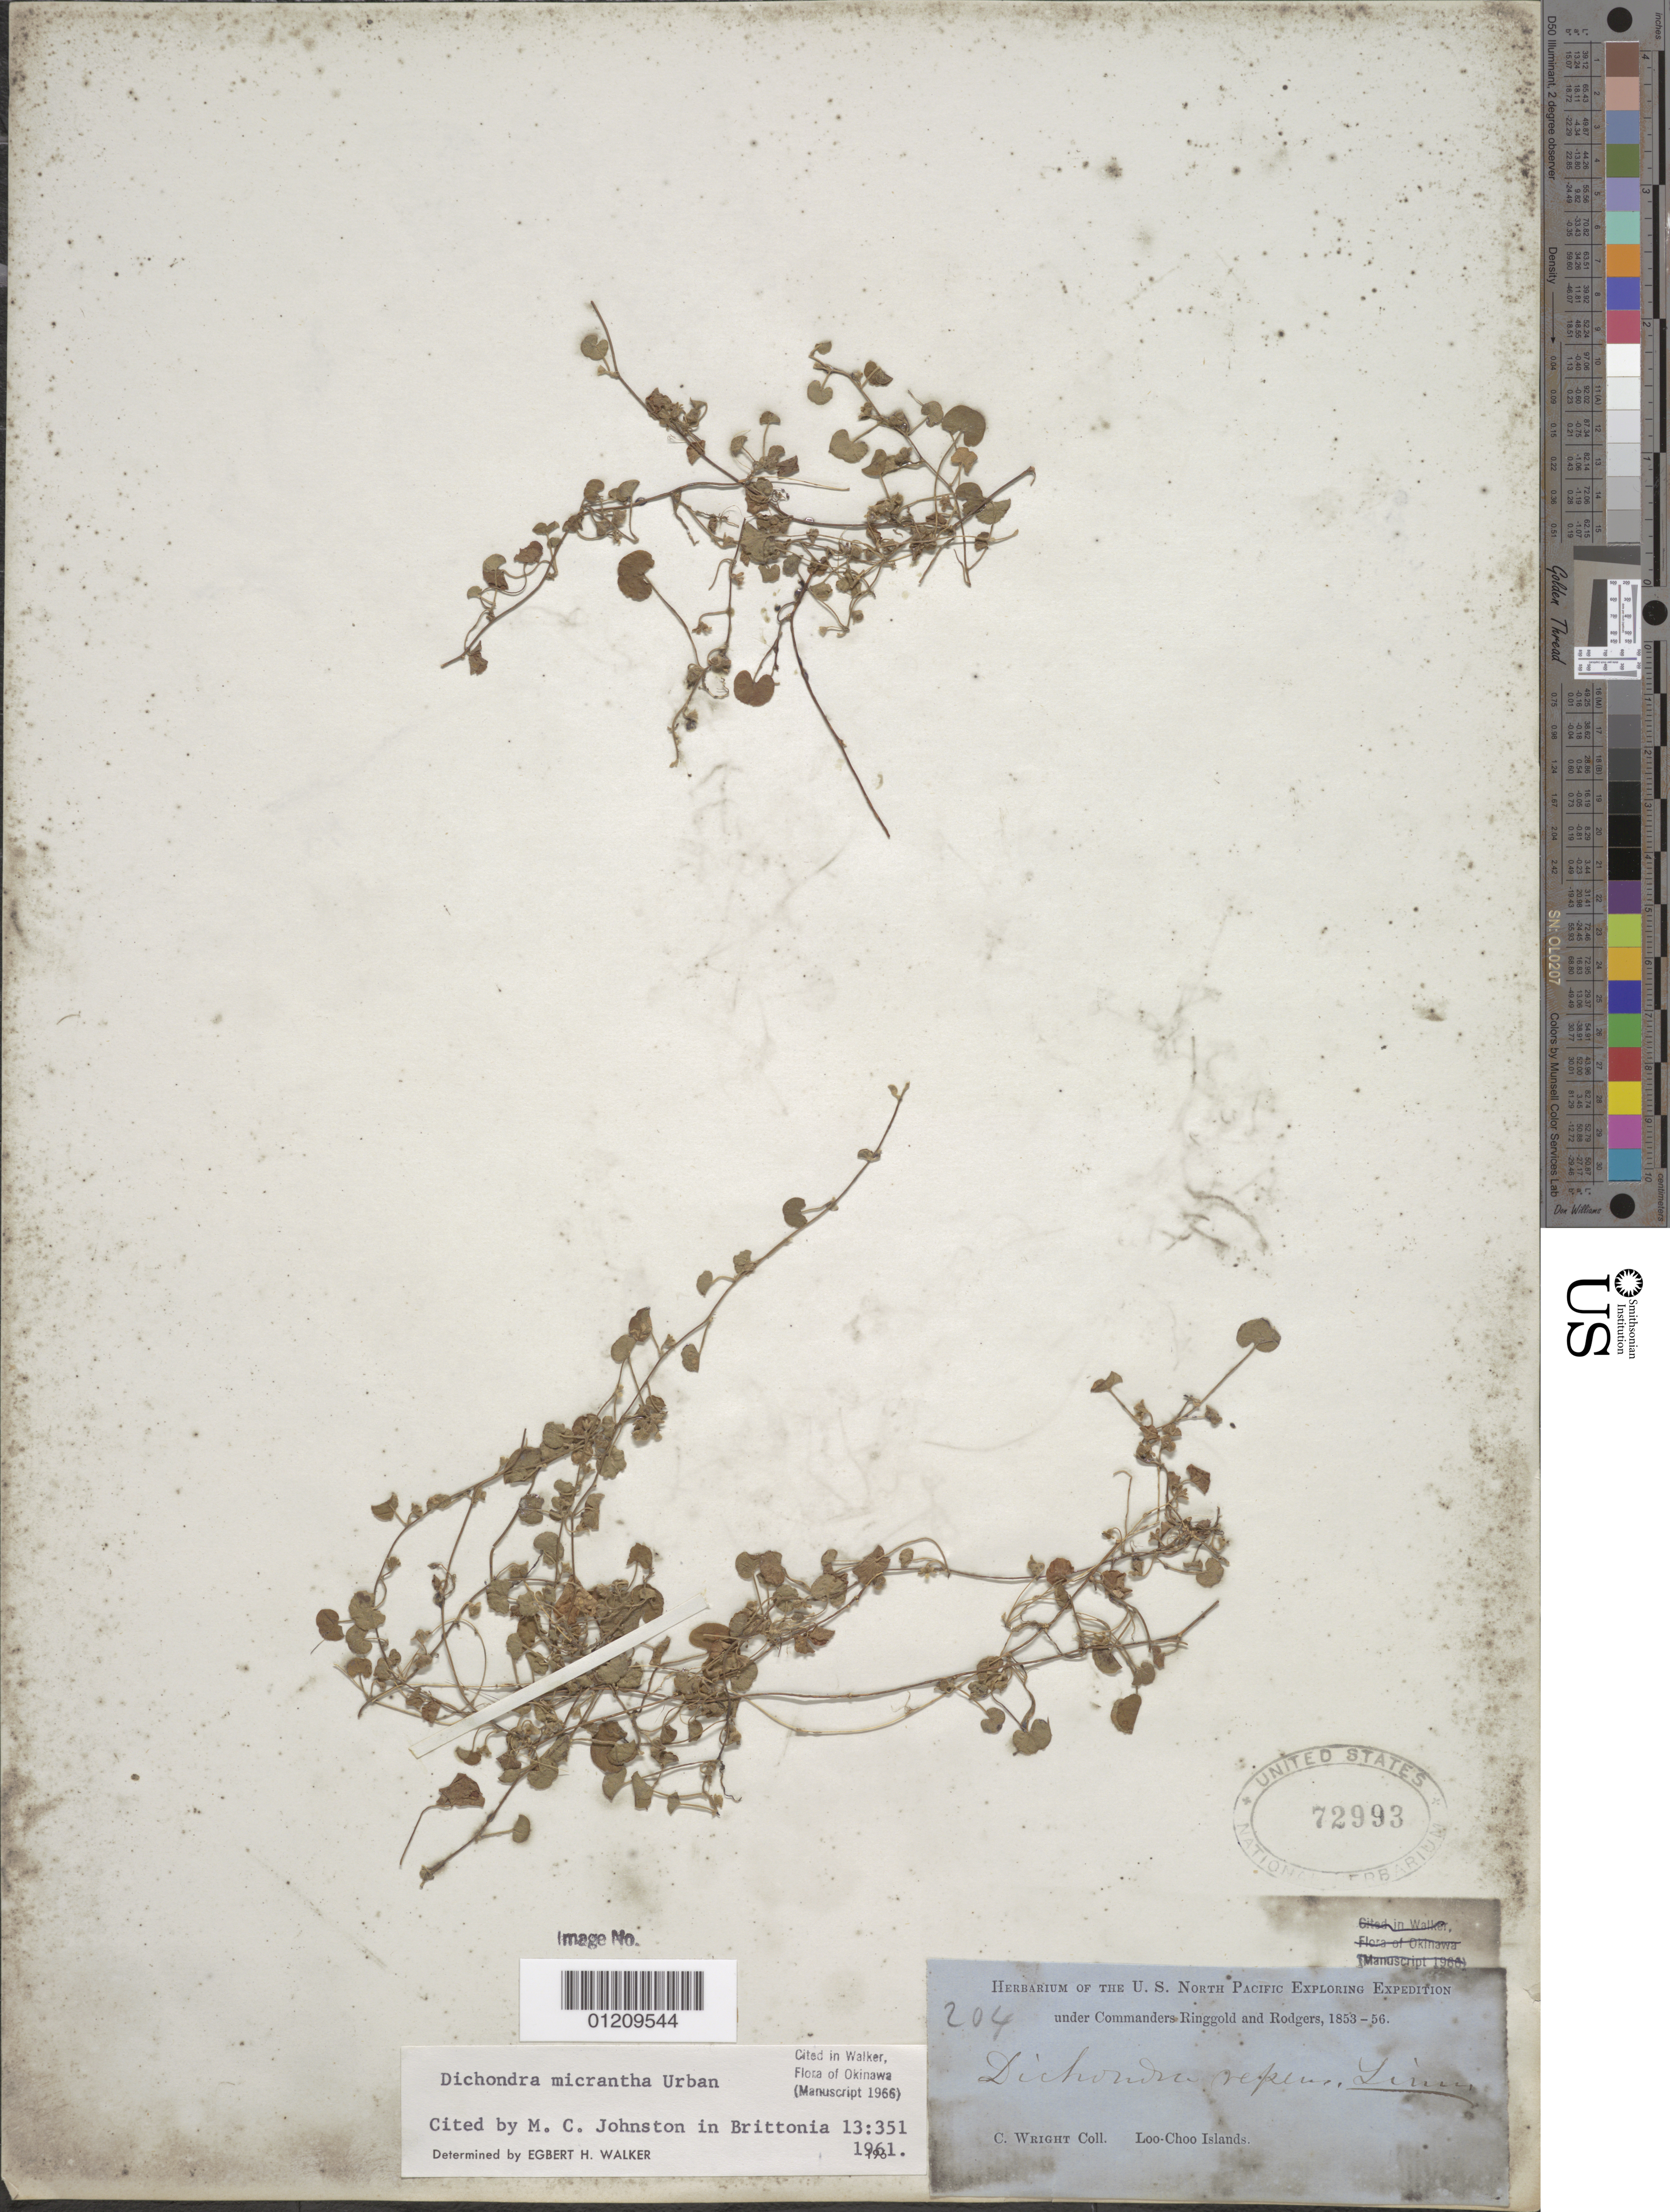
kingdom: Plantae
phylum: Tracheophyta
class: Magnoliopsida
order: Solanales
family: Convolvulaceae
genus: Dichondra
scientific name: Dichondra micrantha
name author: Urb.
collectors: C. Wright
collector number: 204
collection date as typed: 1853 to -- --- 1856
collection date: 1853/1856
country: Japan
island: Ryukyu Islands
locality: Loo Choo Islands.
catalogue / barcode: US 72993